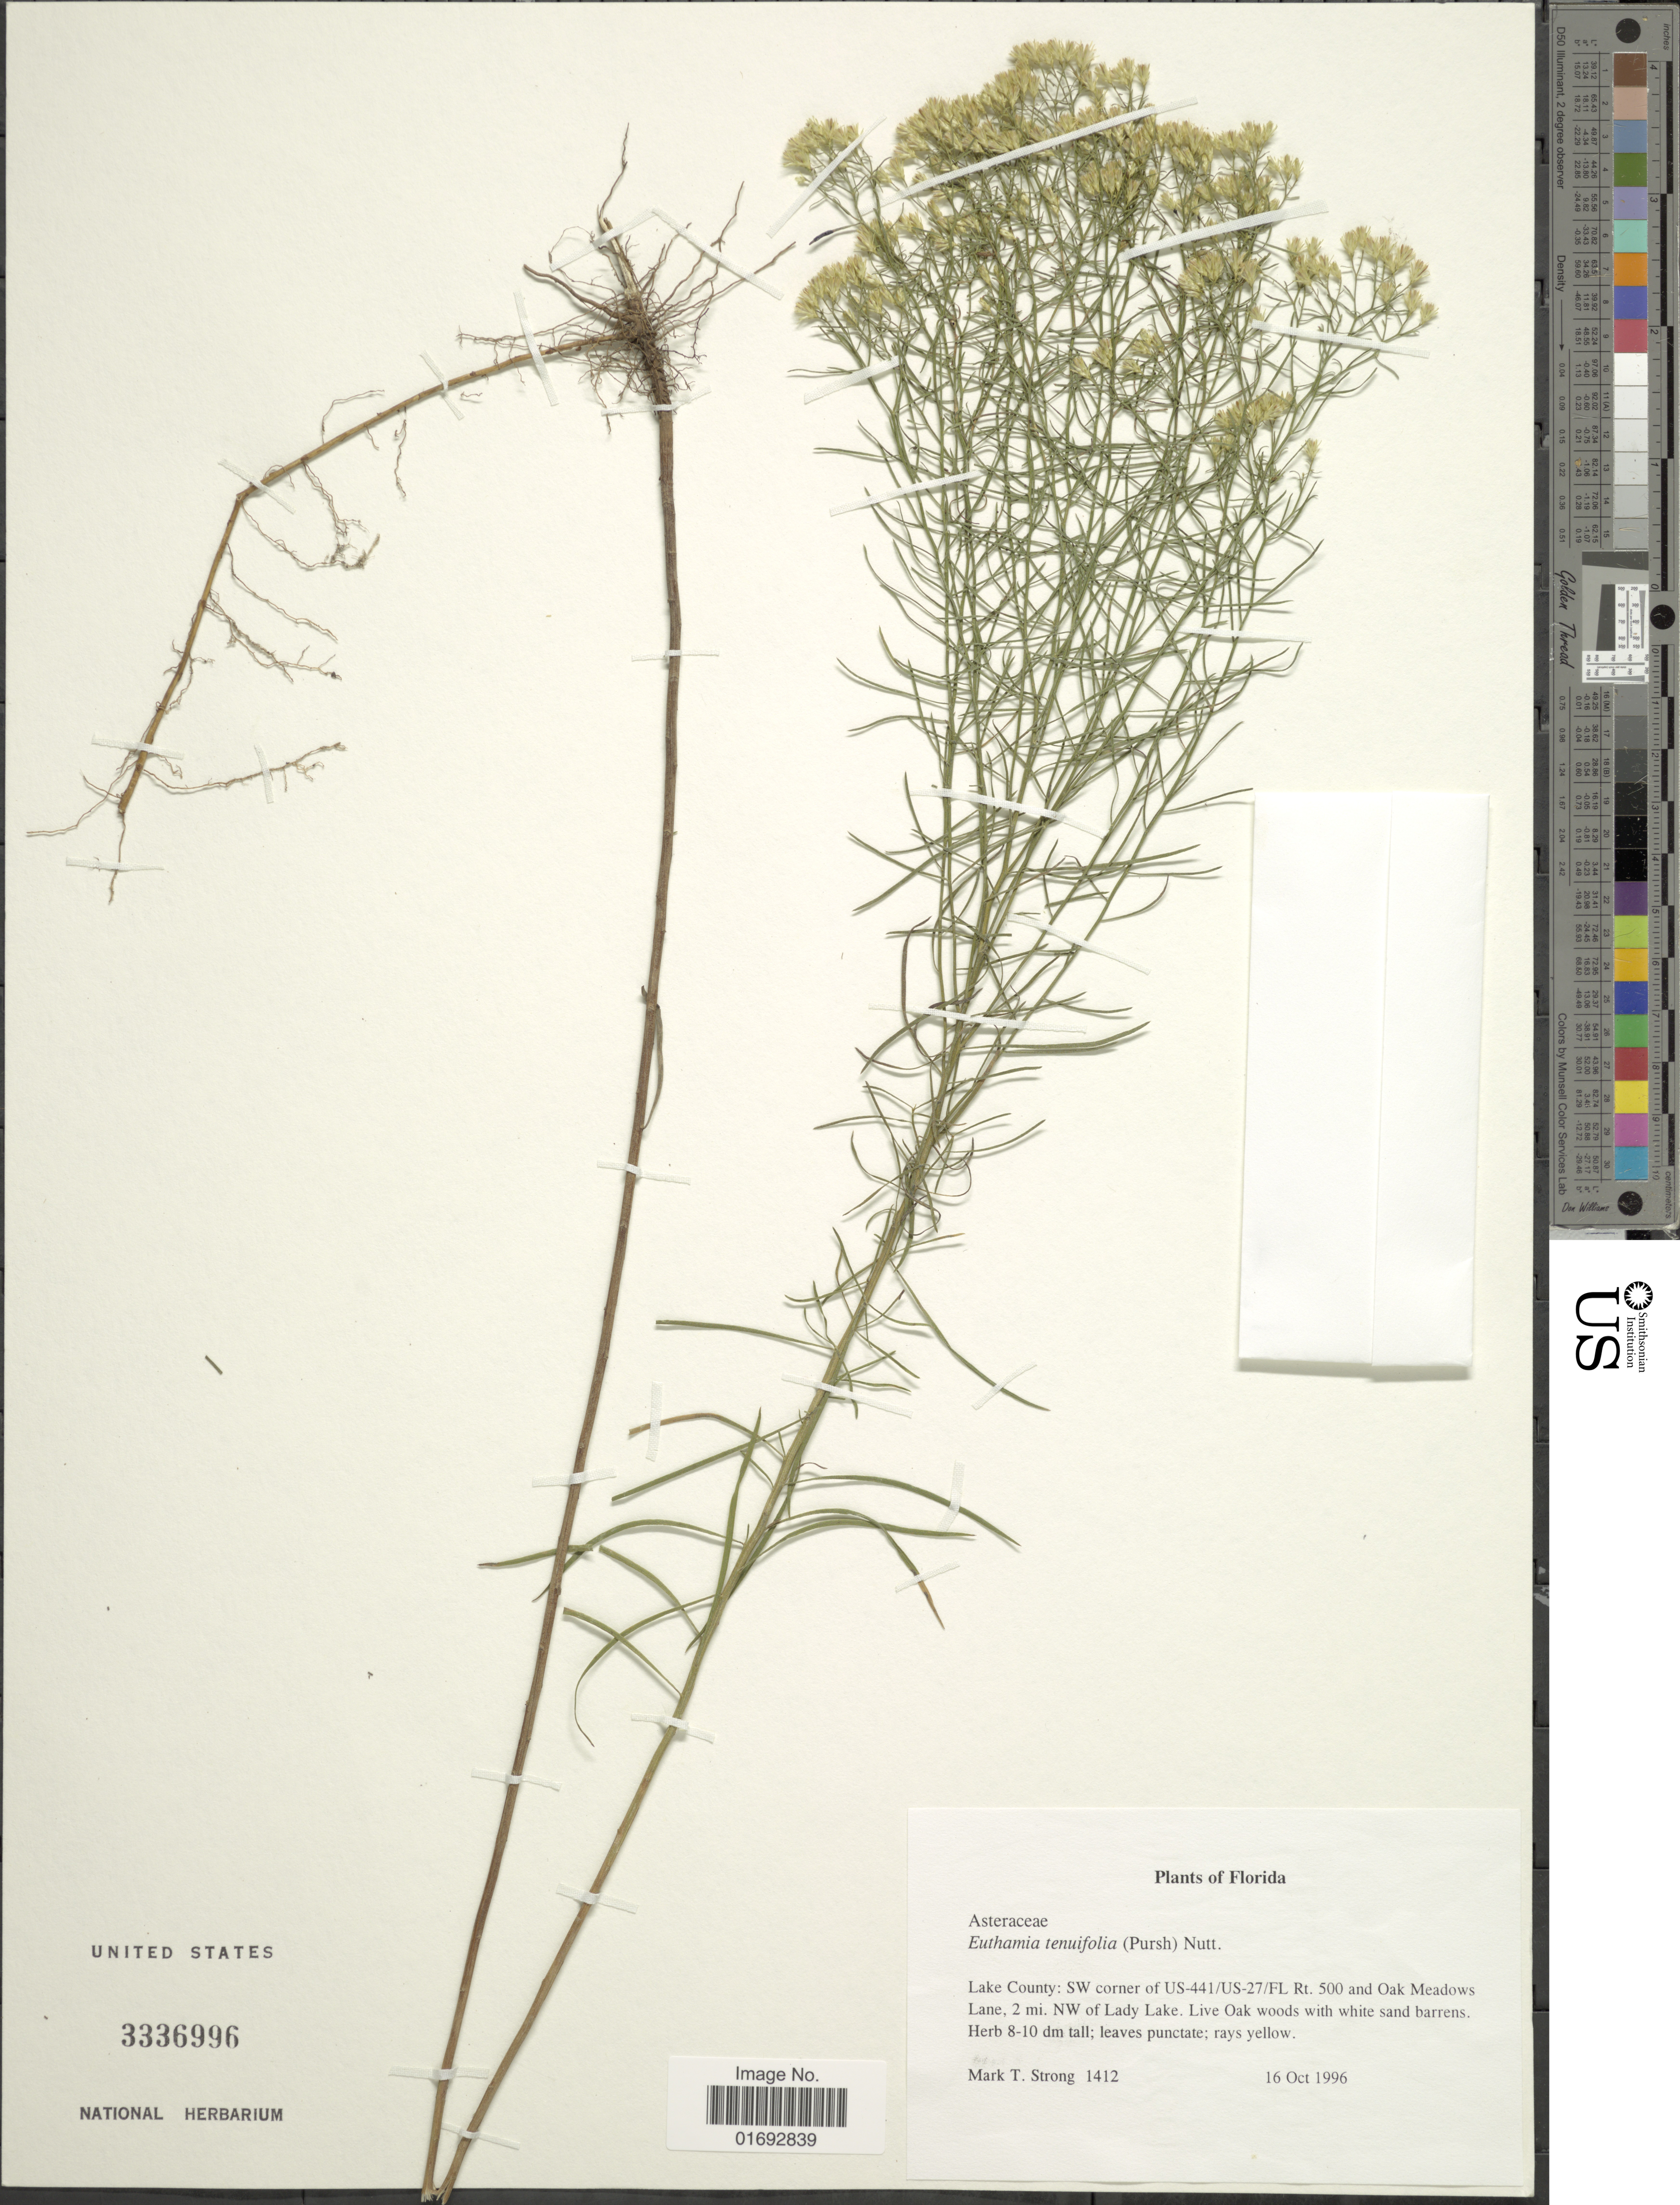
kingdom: Plantae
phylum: Tracheophyta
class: Magnoliopsida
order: Asterales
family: Asteraceae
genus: Euthamia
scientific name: Euthamia tenuifolia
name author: (Pursh) Nutt.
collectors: M. T. Strong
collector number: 1412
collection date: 1996-10-16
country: United States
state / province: Florida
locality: Lake County, SW corner of US-441/US-27/FL Rt 500 and Oak Meadows Lane, 2 mi. NW of Lady Lake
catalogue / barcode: US 3336996